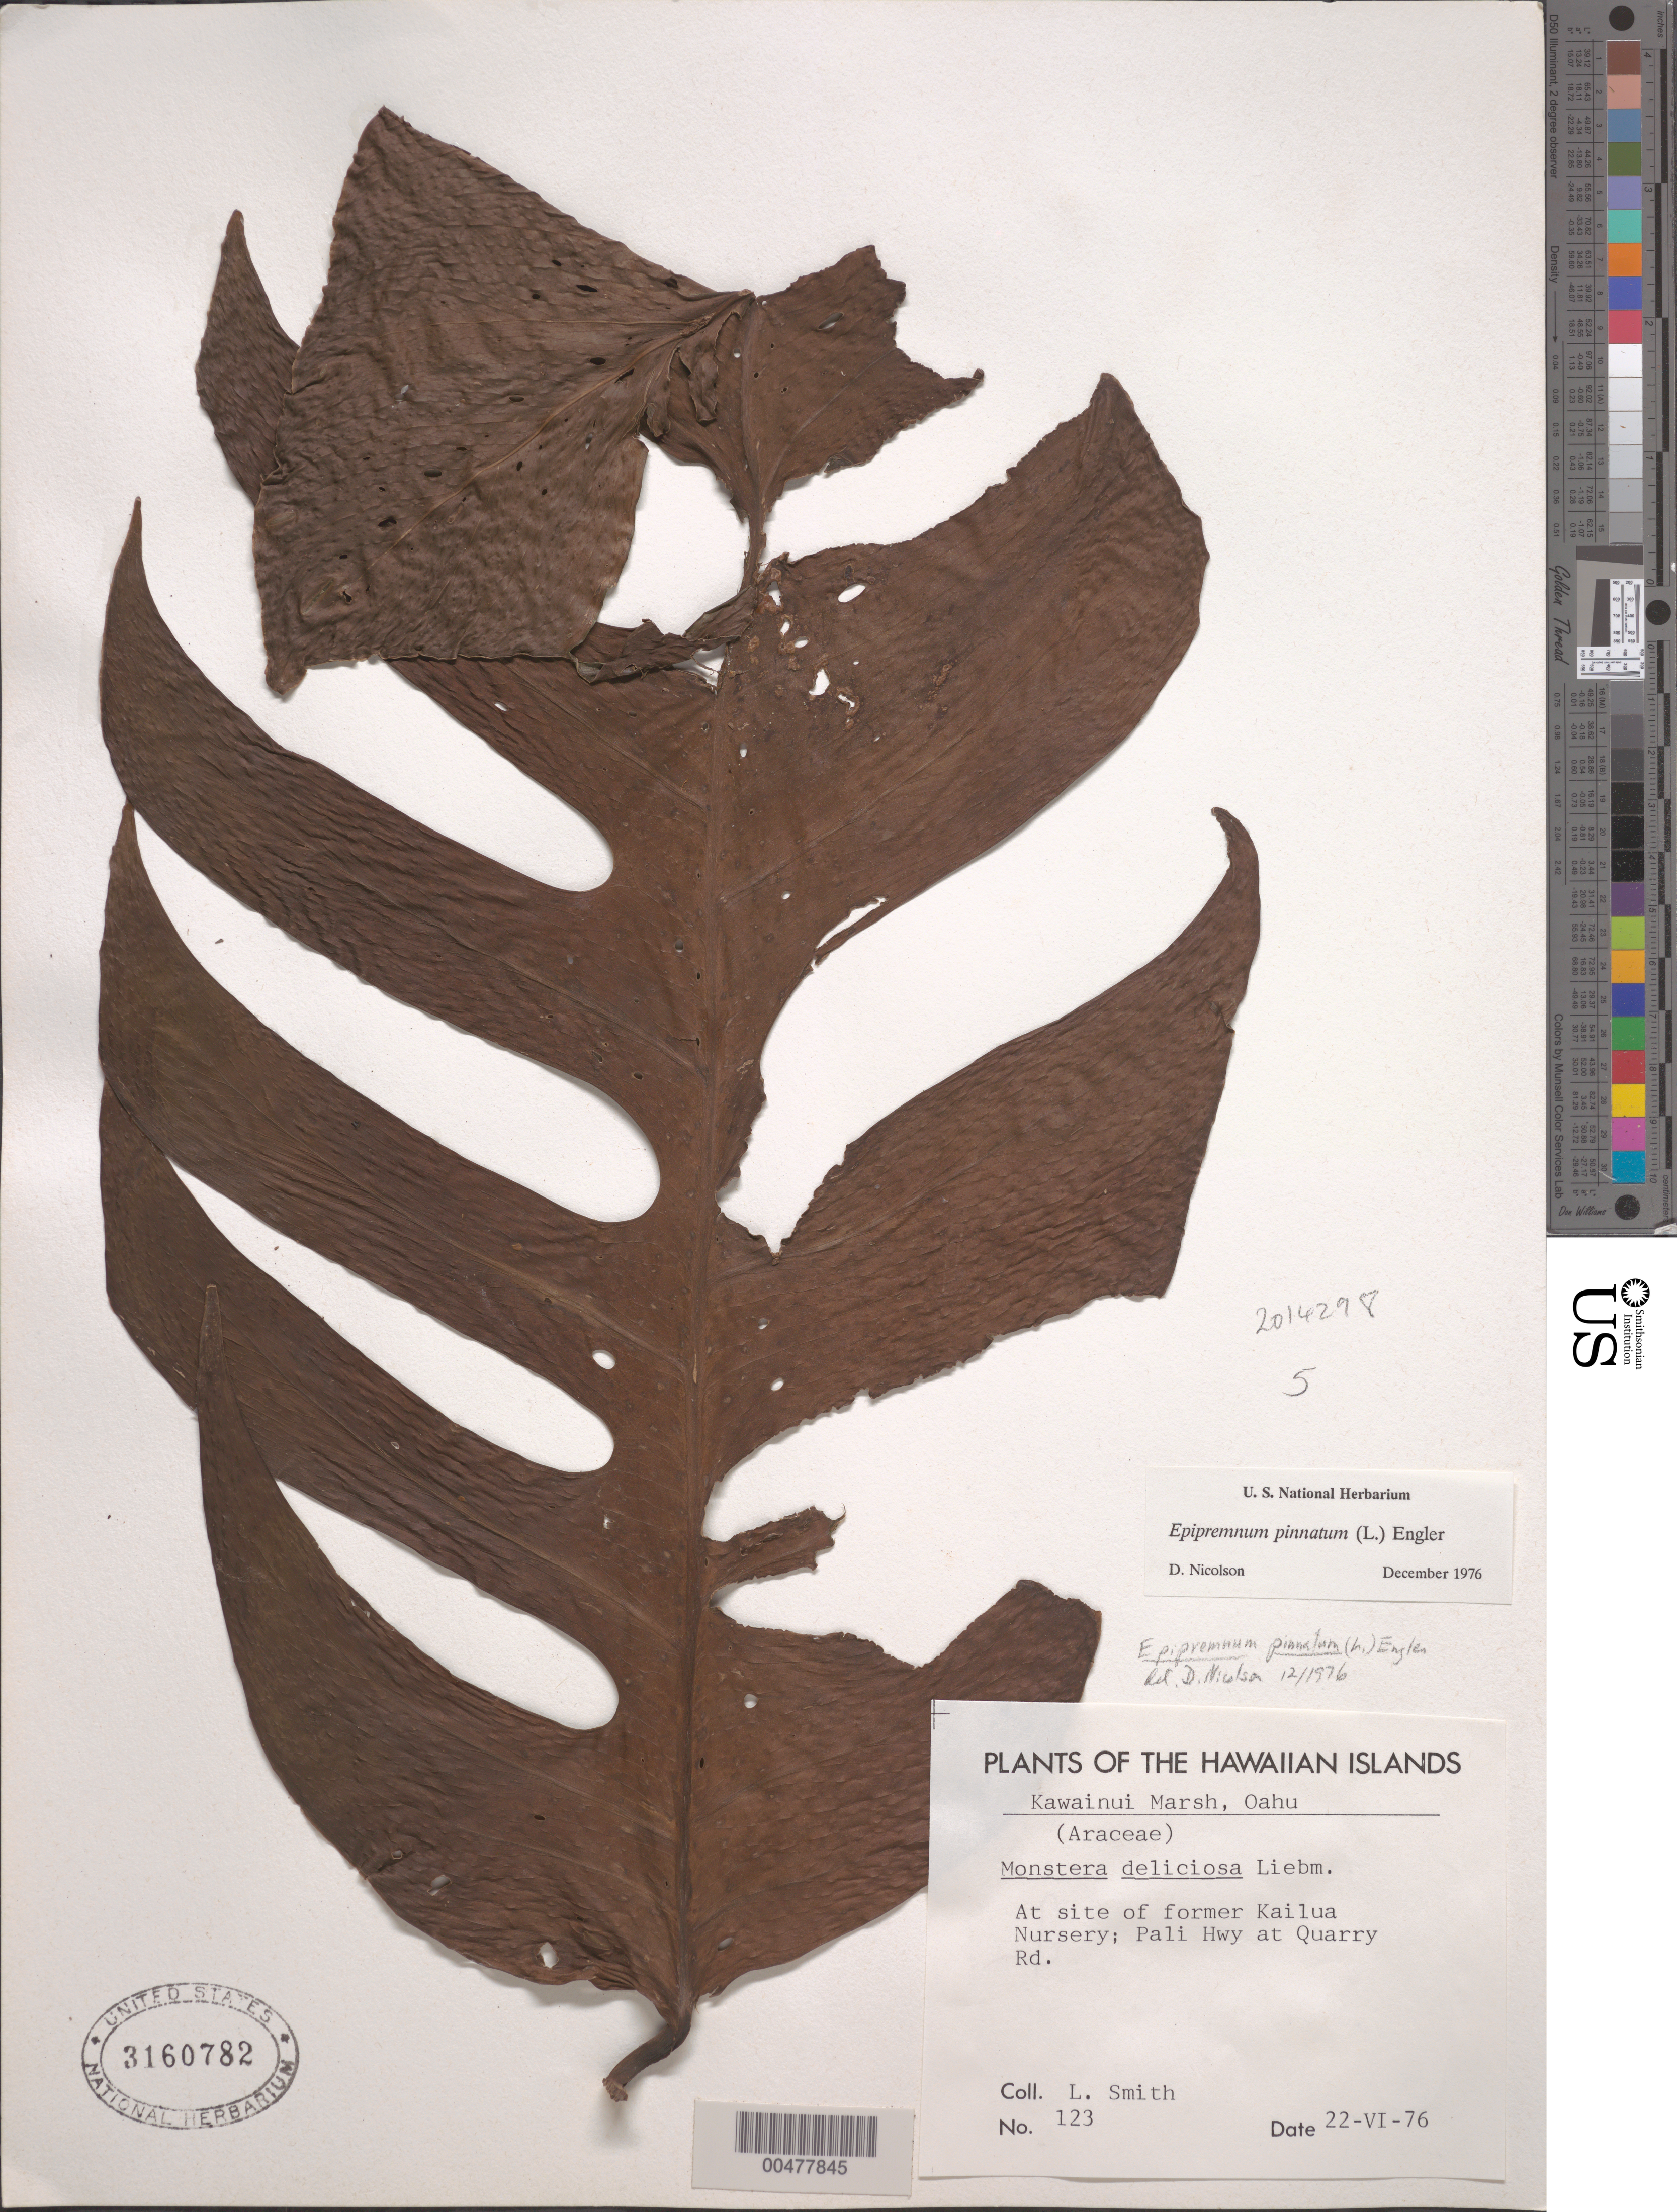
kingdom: Plantae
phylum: Tracheophyta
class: Liliopsida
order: Alismatales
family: Araceae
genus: Epipremnum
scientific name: Epipremnum pinnatum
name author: (L.) Engl.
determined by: Nicholson, D.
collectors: L. Smith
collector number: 123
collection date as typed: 22 Jun 1976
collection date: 1976-06-22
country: United States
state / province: Hawaii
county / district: Honolulu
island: Oahu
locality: Kawainui Marsh, at site of former Kailua Nursery, Pali Hwy at Quarry Rd.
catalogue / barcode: US 3160782